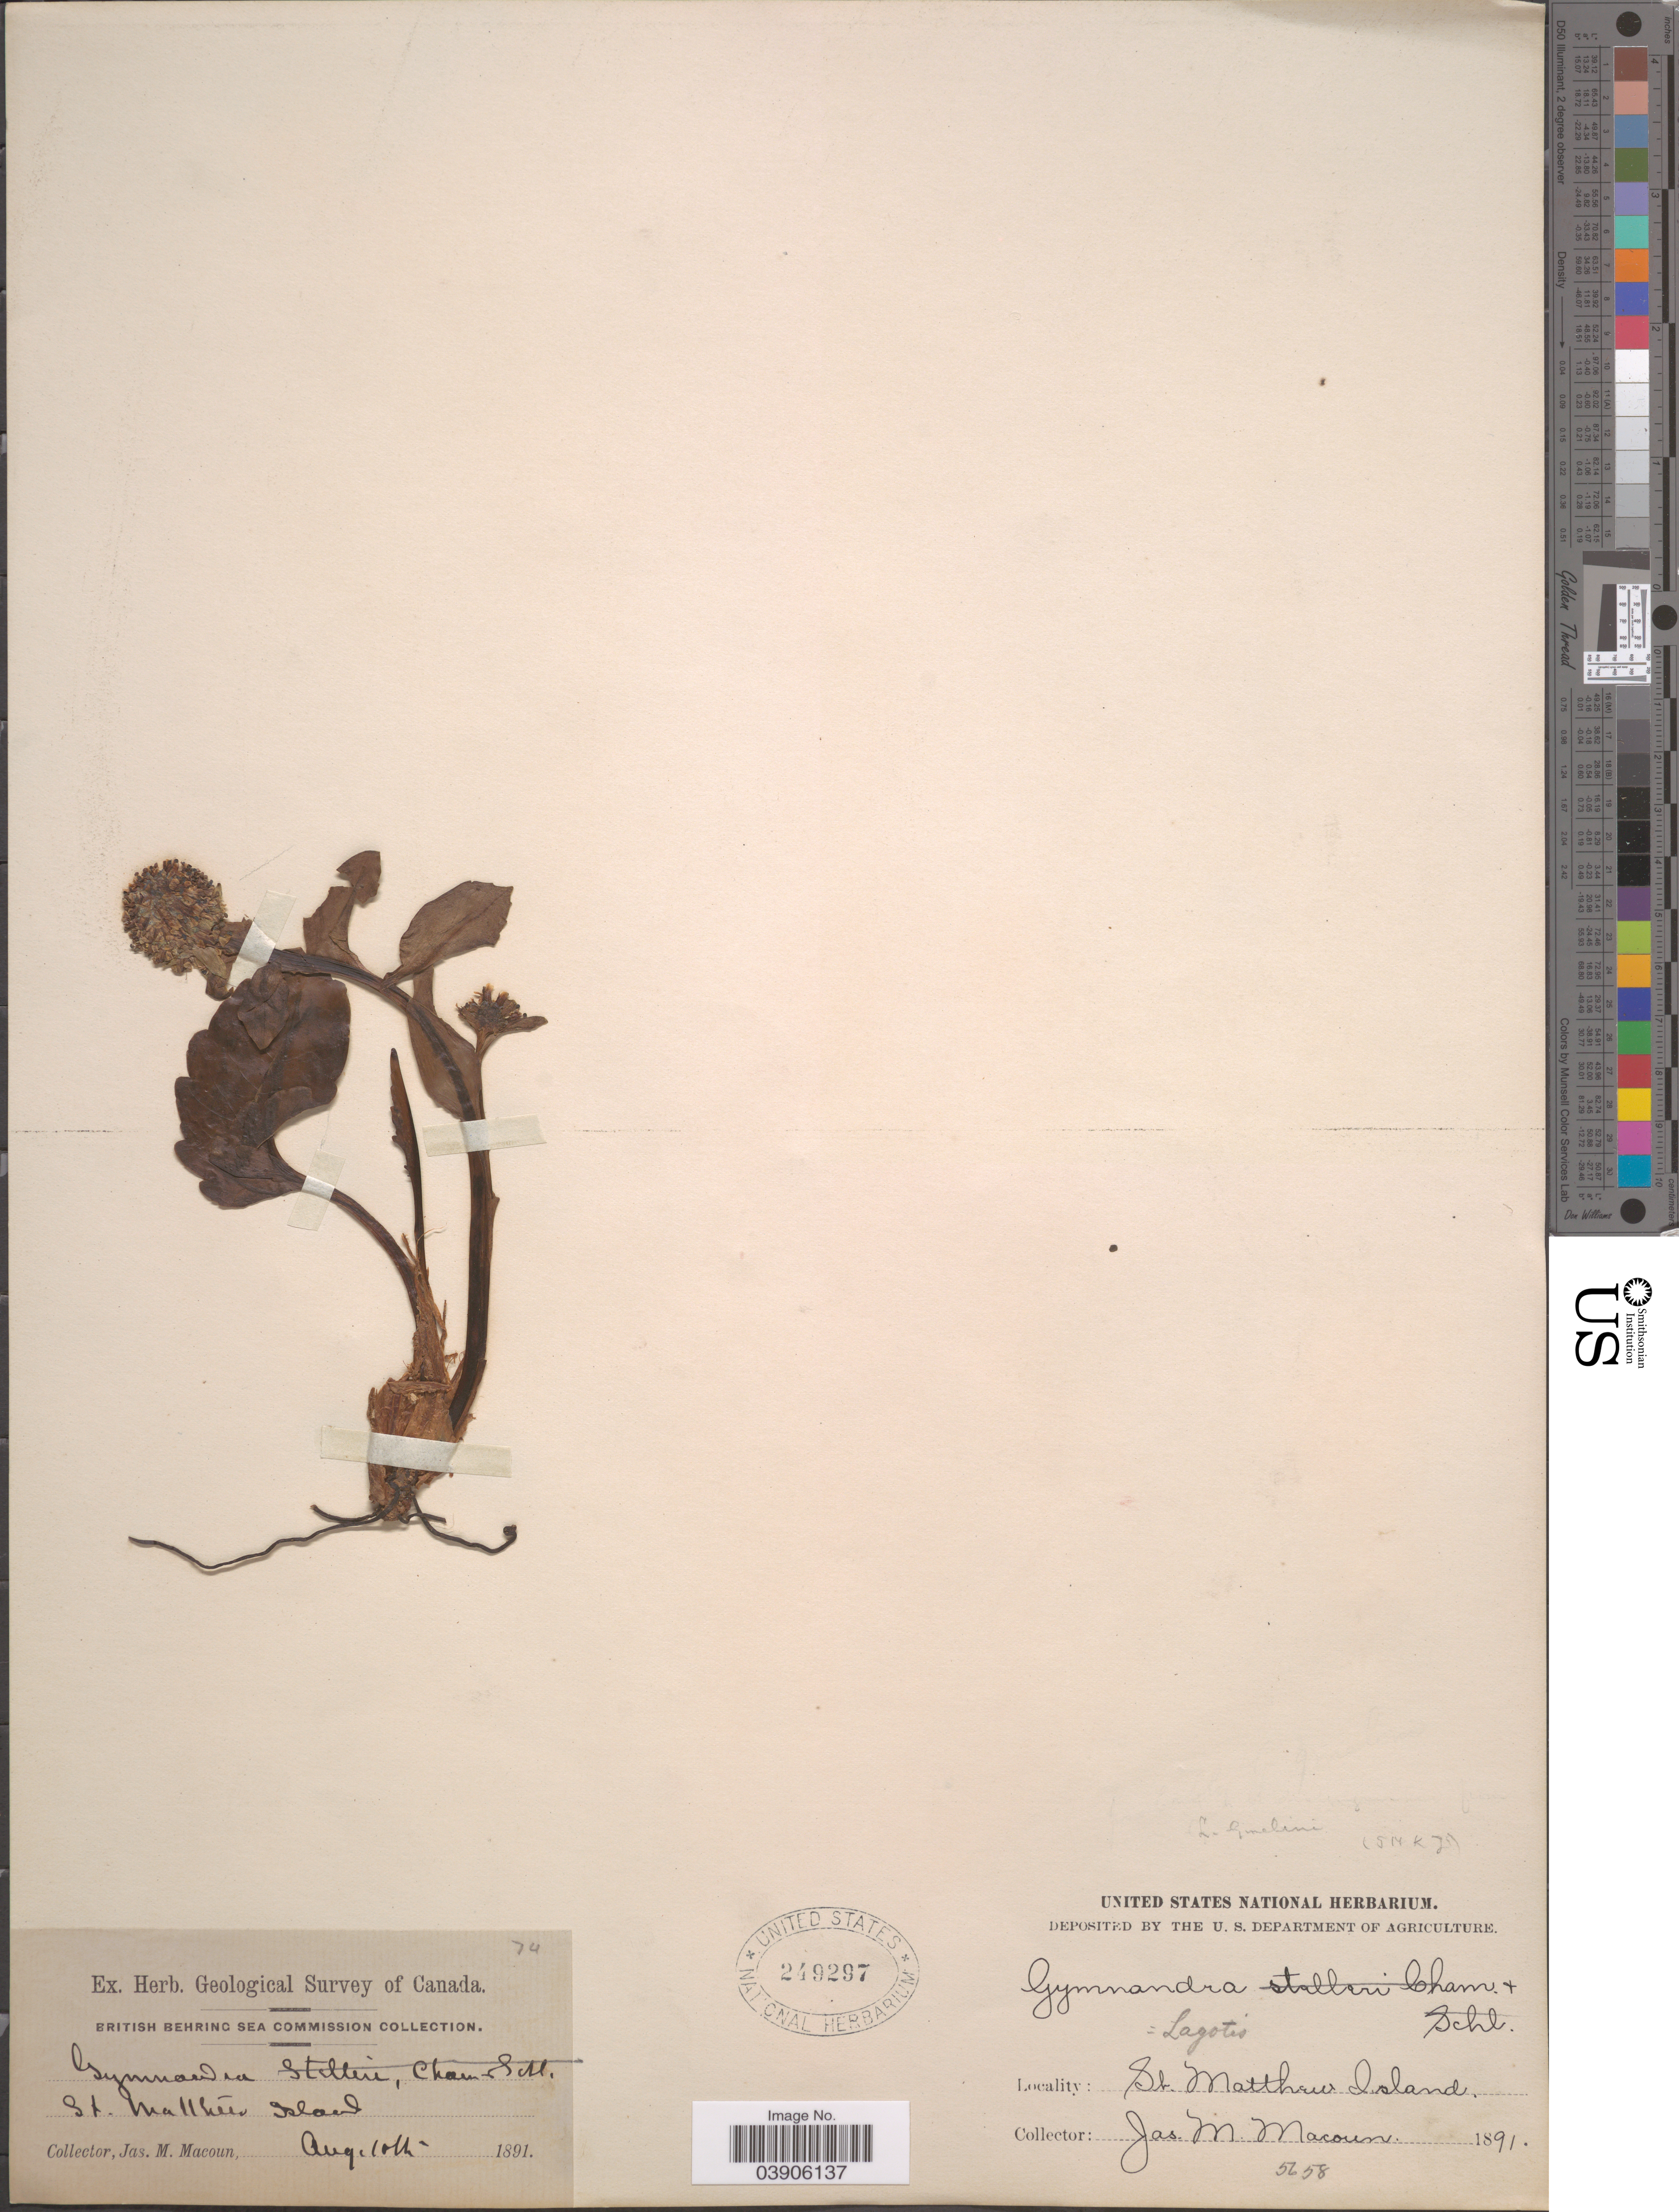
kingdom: Plantae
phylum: Tracheophyta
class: Magnoliopsida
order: Lamiales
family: Plantaginaceae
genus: Lagotis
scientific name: Lagotis glauca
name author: Gaertn.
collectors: J. M. Macoun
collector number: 74/5658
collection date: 1891-08-10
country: United States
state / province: Alaska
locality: St. Matthew Island.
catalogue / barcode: US 249297